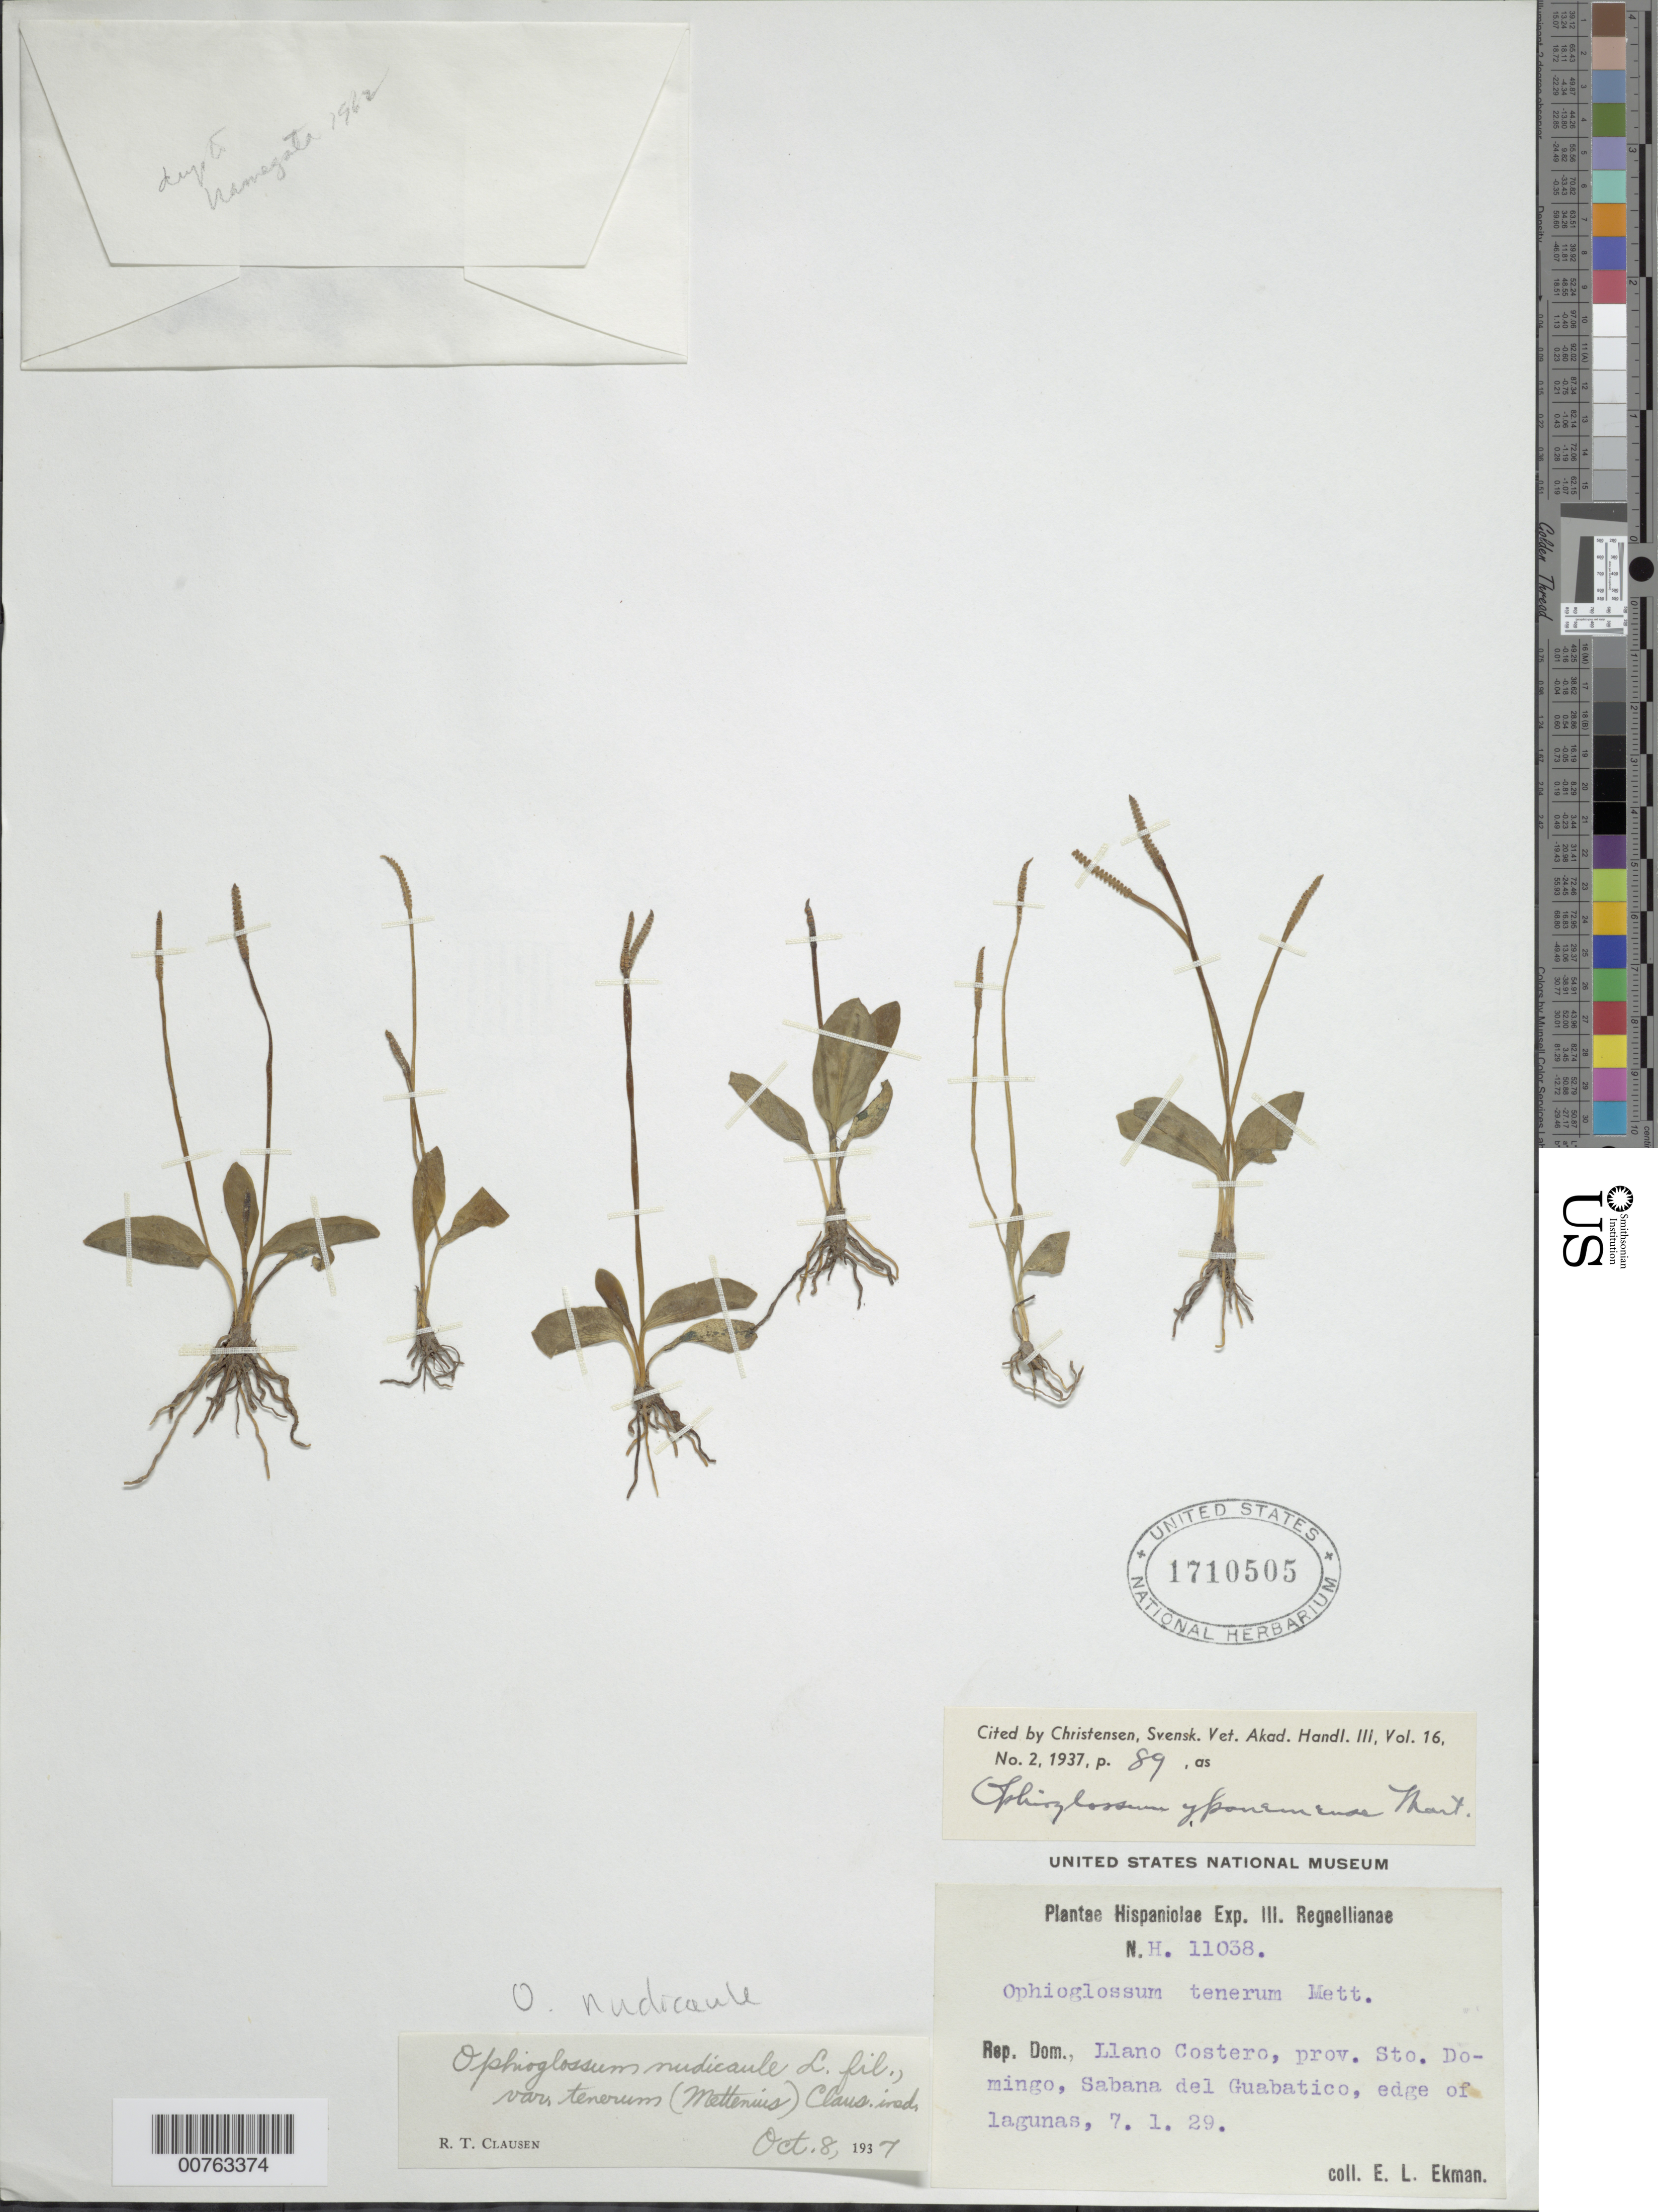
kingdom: Plantae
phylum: Tracheophyta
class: Polypodiopsida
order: Ophioglossales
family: Ophioglossaceae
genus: Ophioglossum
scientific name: Ophioglossum nudicaule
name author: L. f.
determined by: Clausen, R. T.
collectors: E. L. Ekman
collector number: H 11038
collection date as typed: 07 Jan 1929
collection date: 1929-01-07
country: Dominican Republic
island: Hispaniola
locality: Llano Costero, Provincia Santo Domingo, Sabana del Guabatico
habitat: Edge of Lagunas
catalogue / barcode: US 1710505